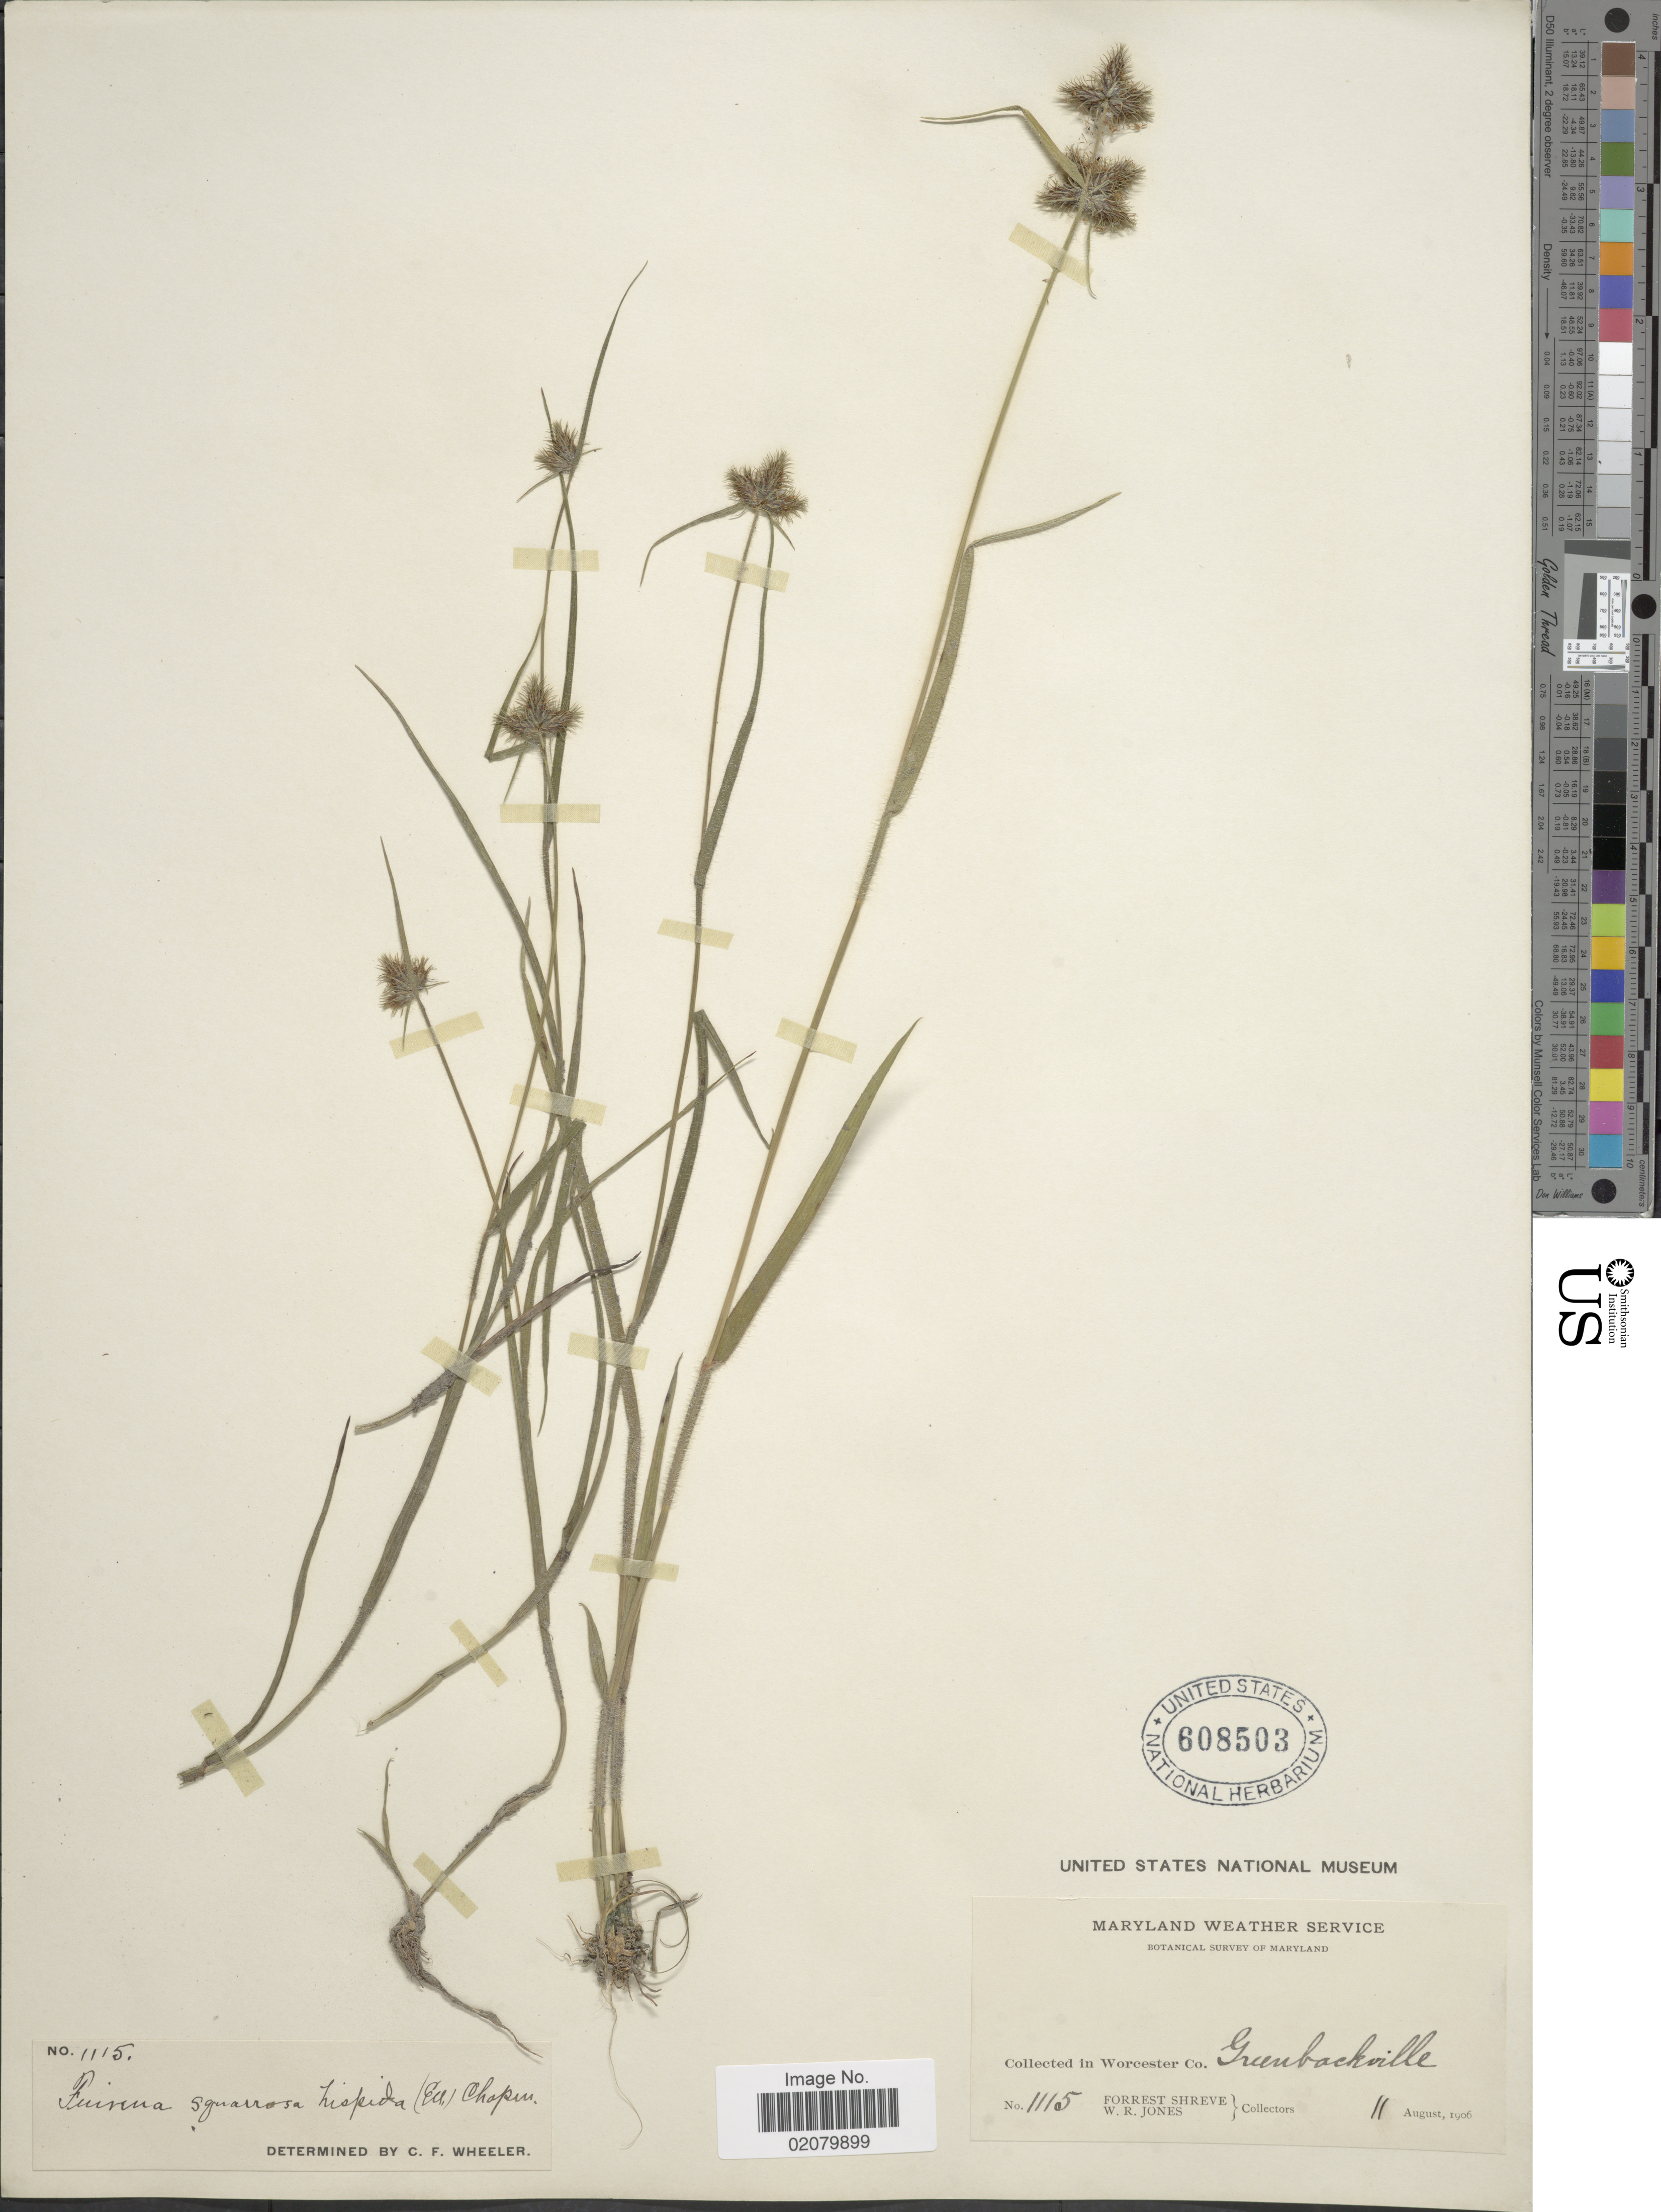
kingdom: Plantae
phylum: Tracheophyta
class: Liliopsida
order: Poales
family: Cyperaceae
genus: Fuirena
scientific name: Fuirena squarrosa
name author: Michx.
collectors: F. Shreve & W. R. Jones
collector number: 1115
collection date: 1906-08-11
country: United States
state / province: Maryland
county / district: Worcester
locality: Worcester Co., Greenbackville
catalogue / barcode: US 608503